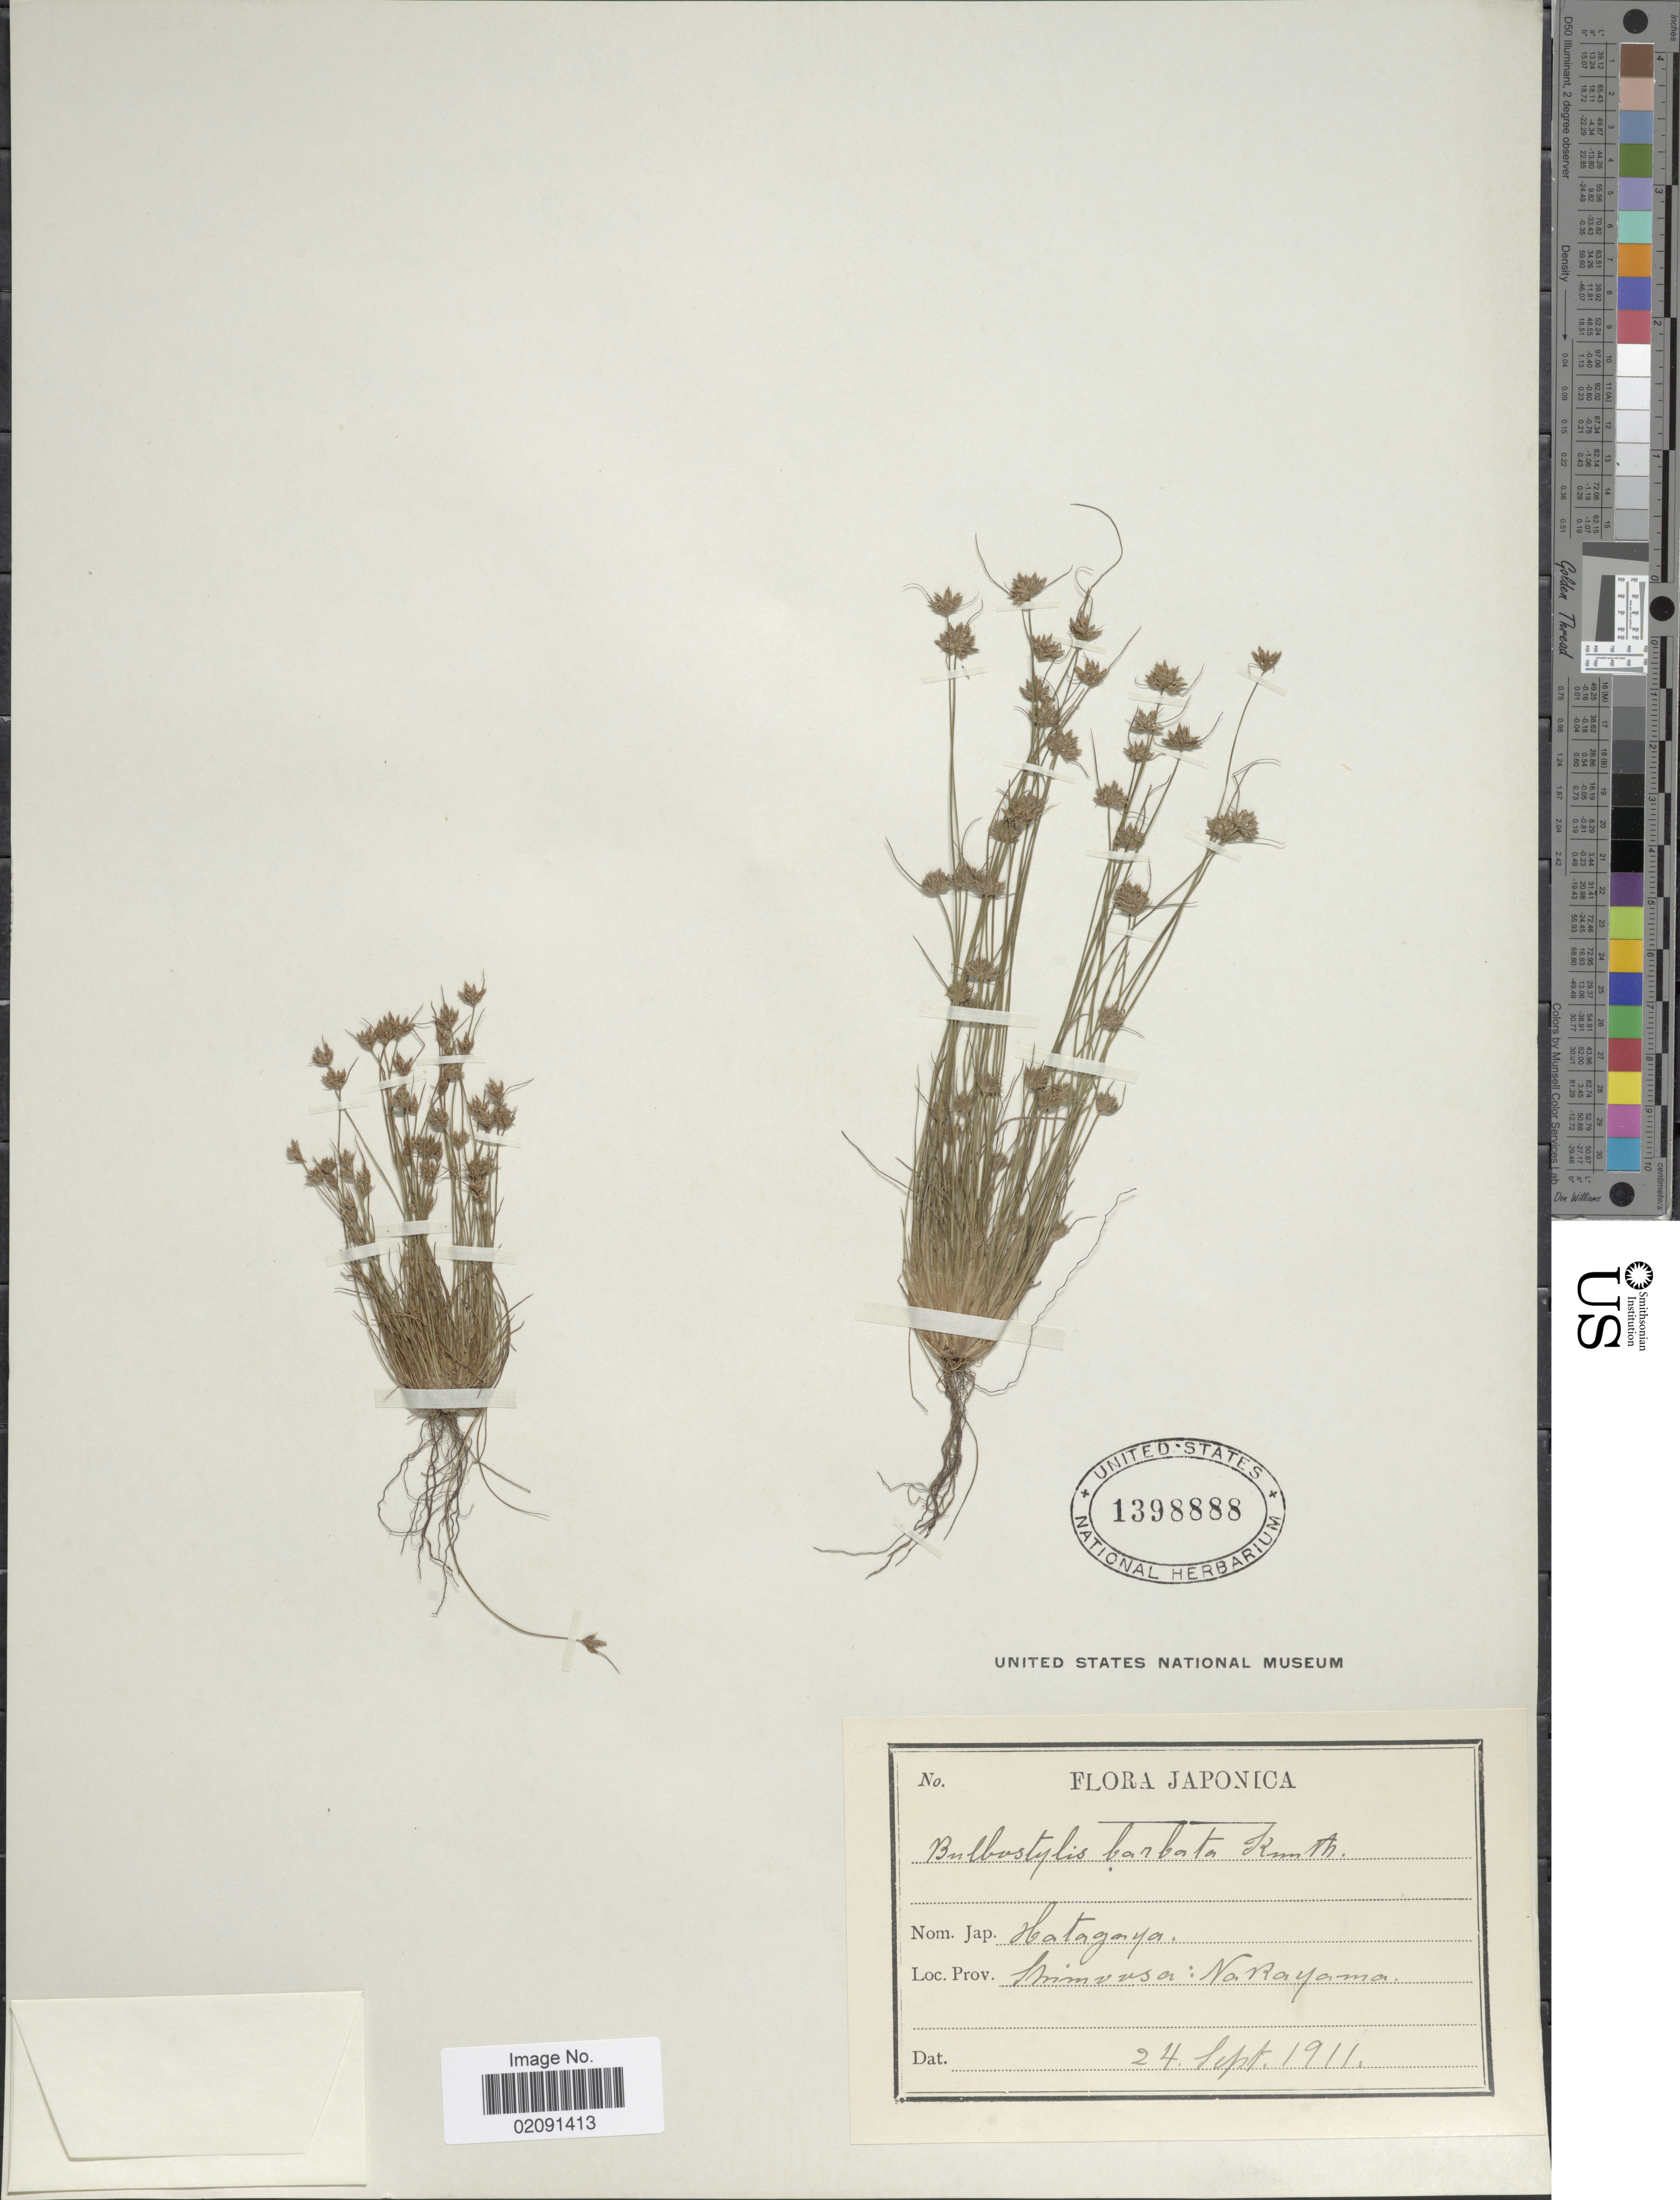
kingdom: Plantae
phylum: Tracheophyta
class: Liliopsida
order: Poales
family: Cyperaceae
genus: Bulbostylis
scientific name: Bulbostylis barbata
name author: (Rottb.) C.B. Clarke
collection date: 1911-09-24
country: Japan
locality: Japonica, Shimoosa: Nakayama.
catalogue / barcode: US 1398888